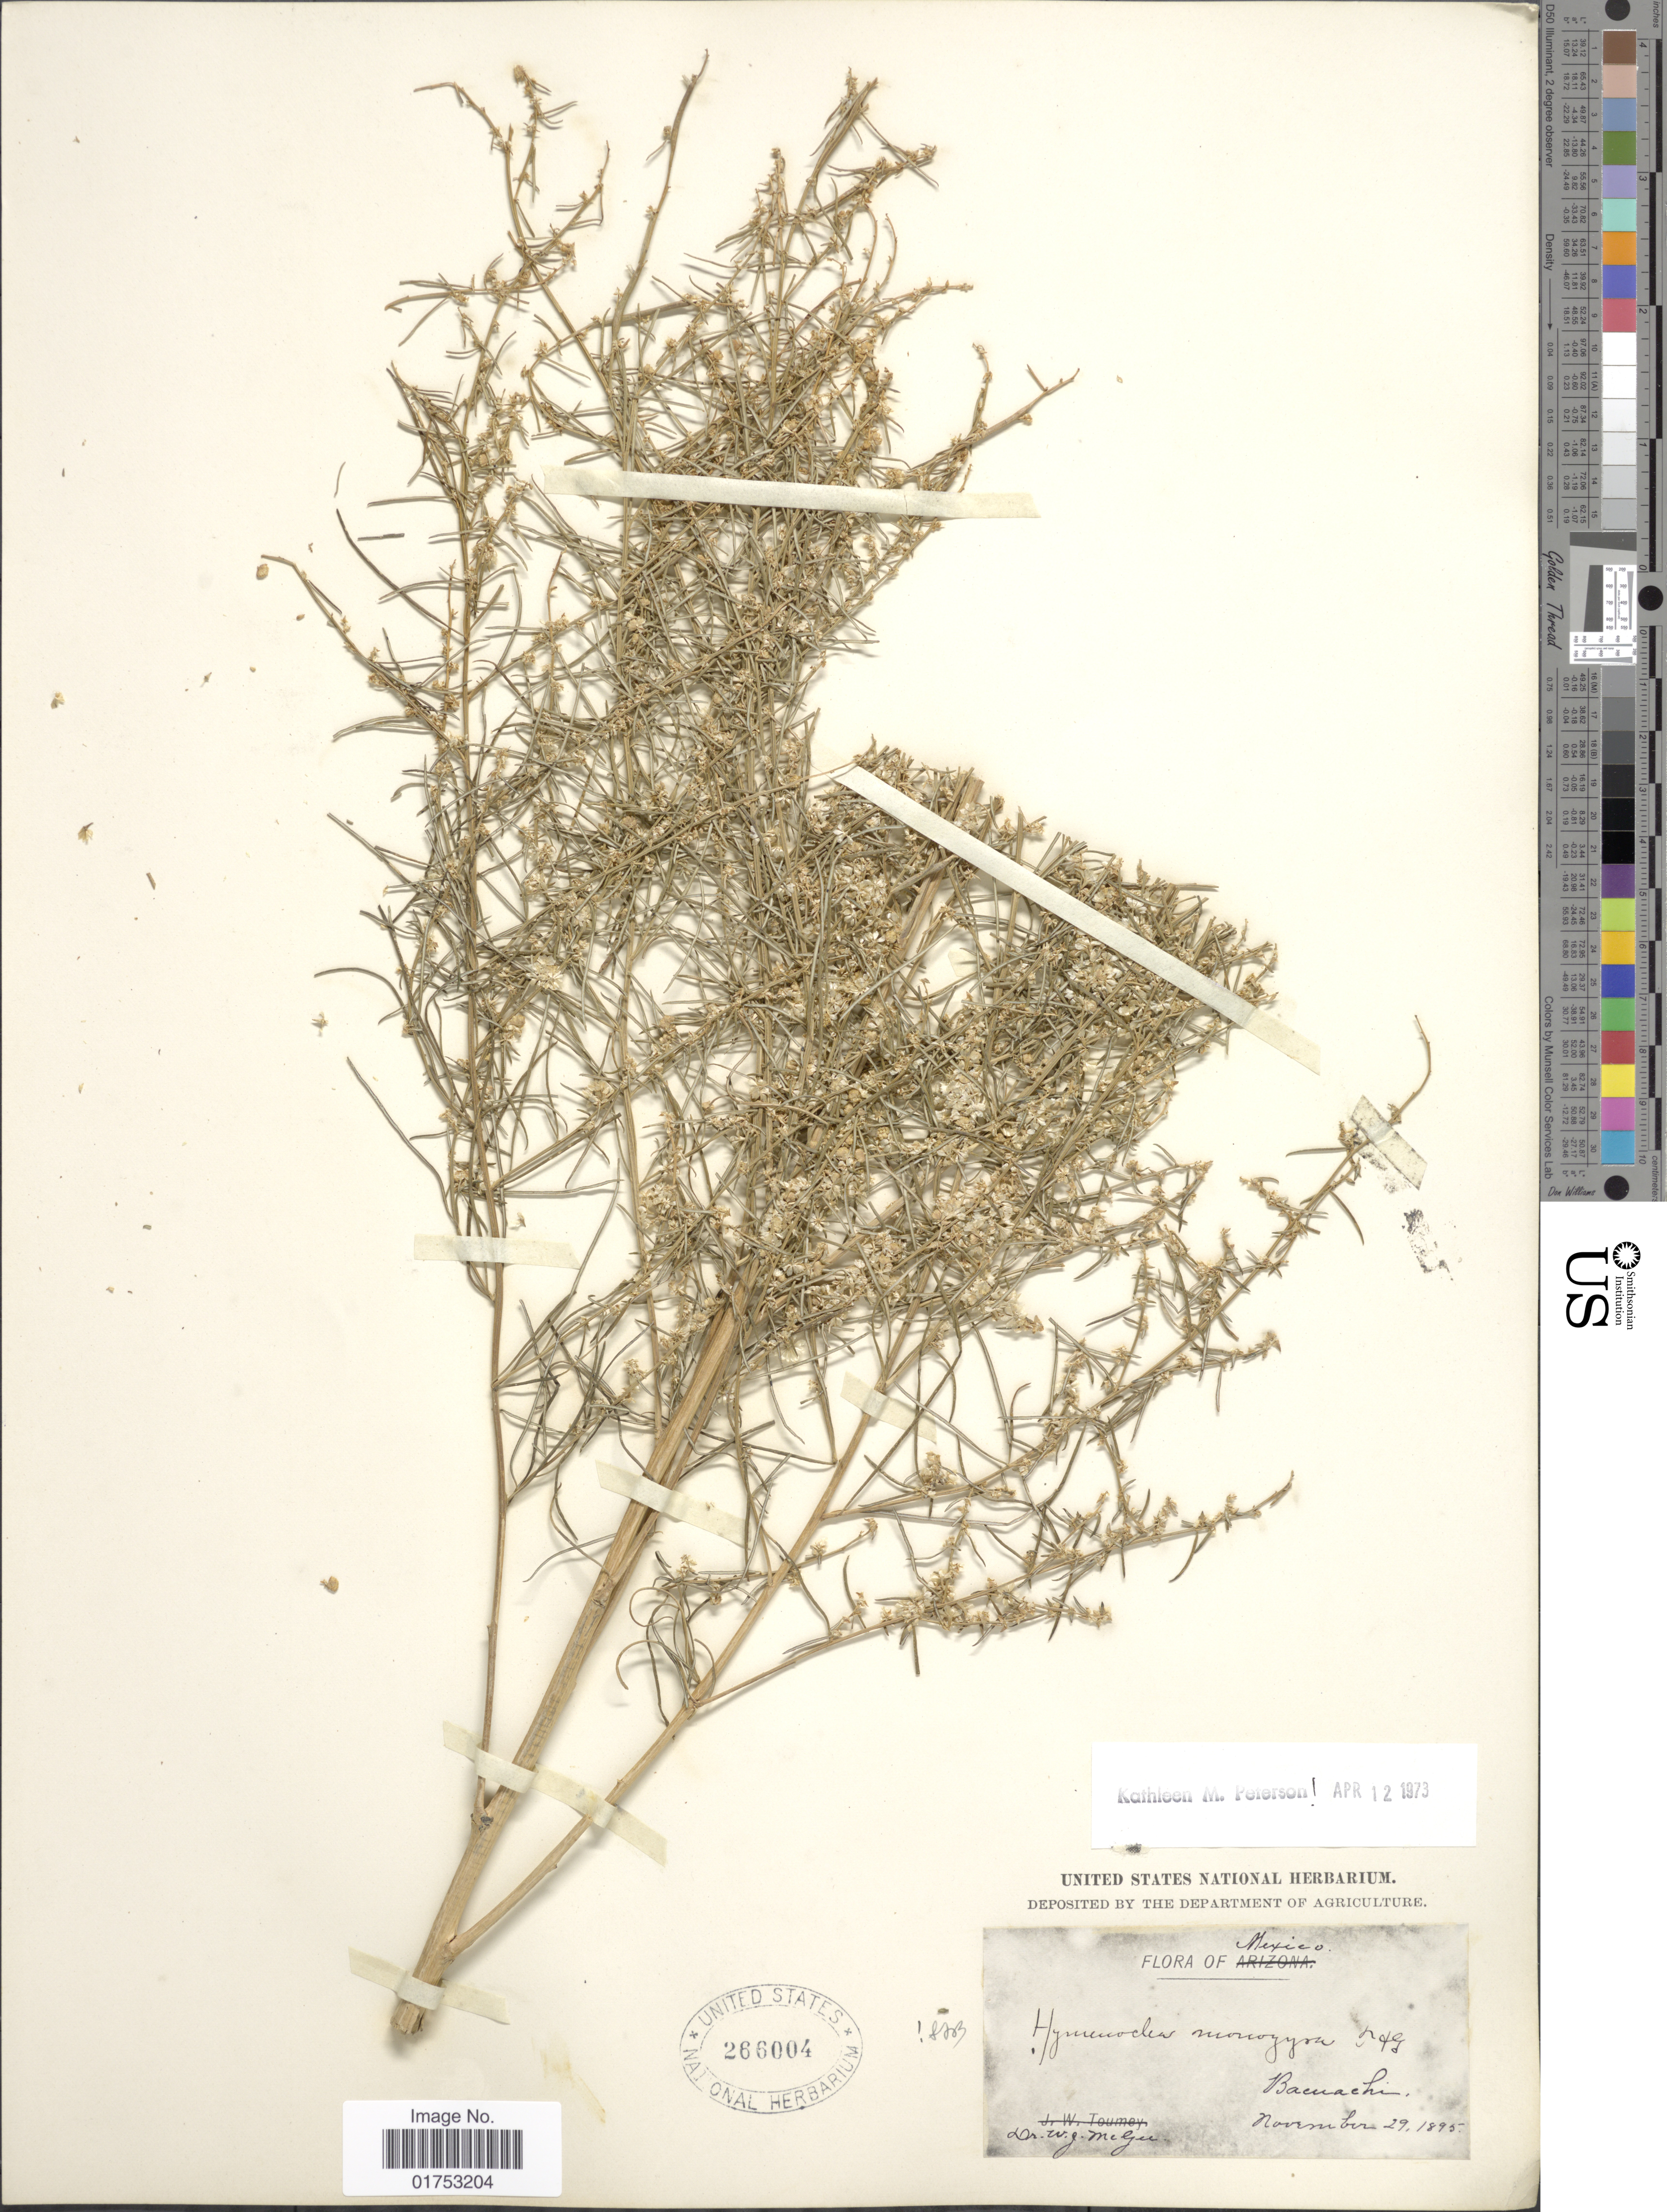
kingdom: Plantae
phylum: Tracheophyta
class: Magnoliopsida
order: Asterales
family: Asteraceae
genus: Hymenoclea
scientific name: Hymenoclea monogyra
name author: Torr. & A. Gray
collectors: W. Mcgee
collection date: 1895-11-29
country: Mexico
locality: Bacuachi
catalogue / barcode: US 266004